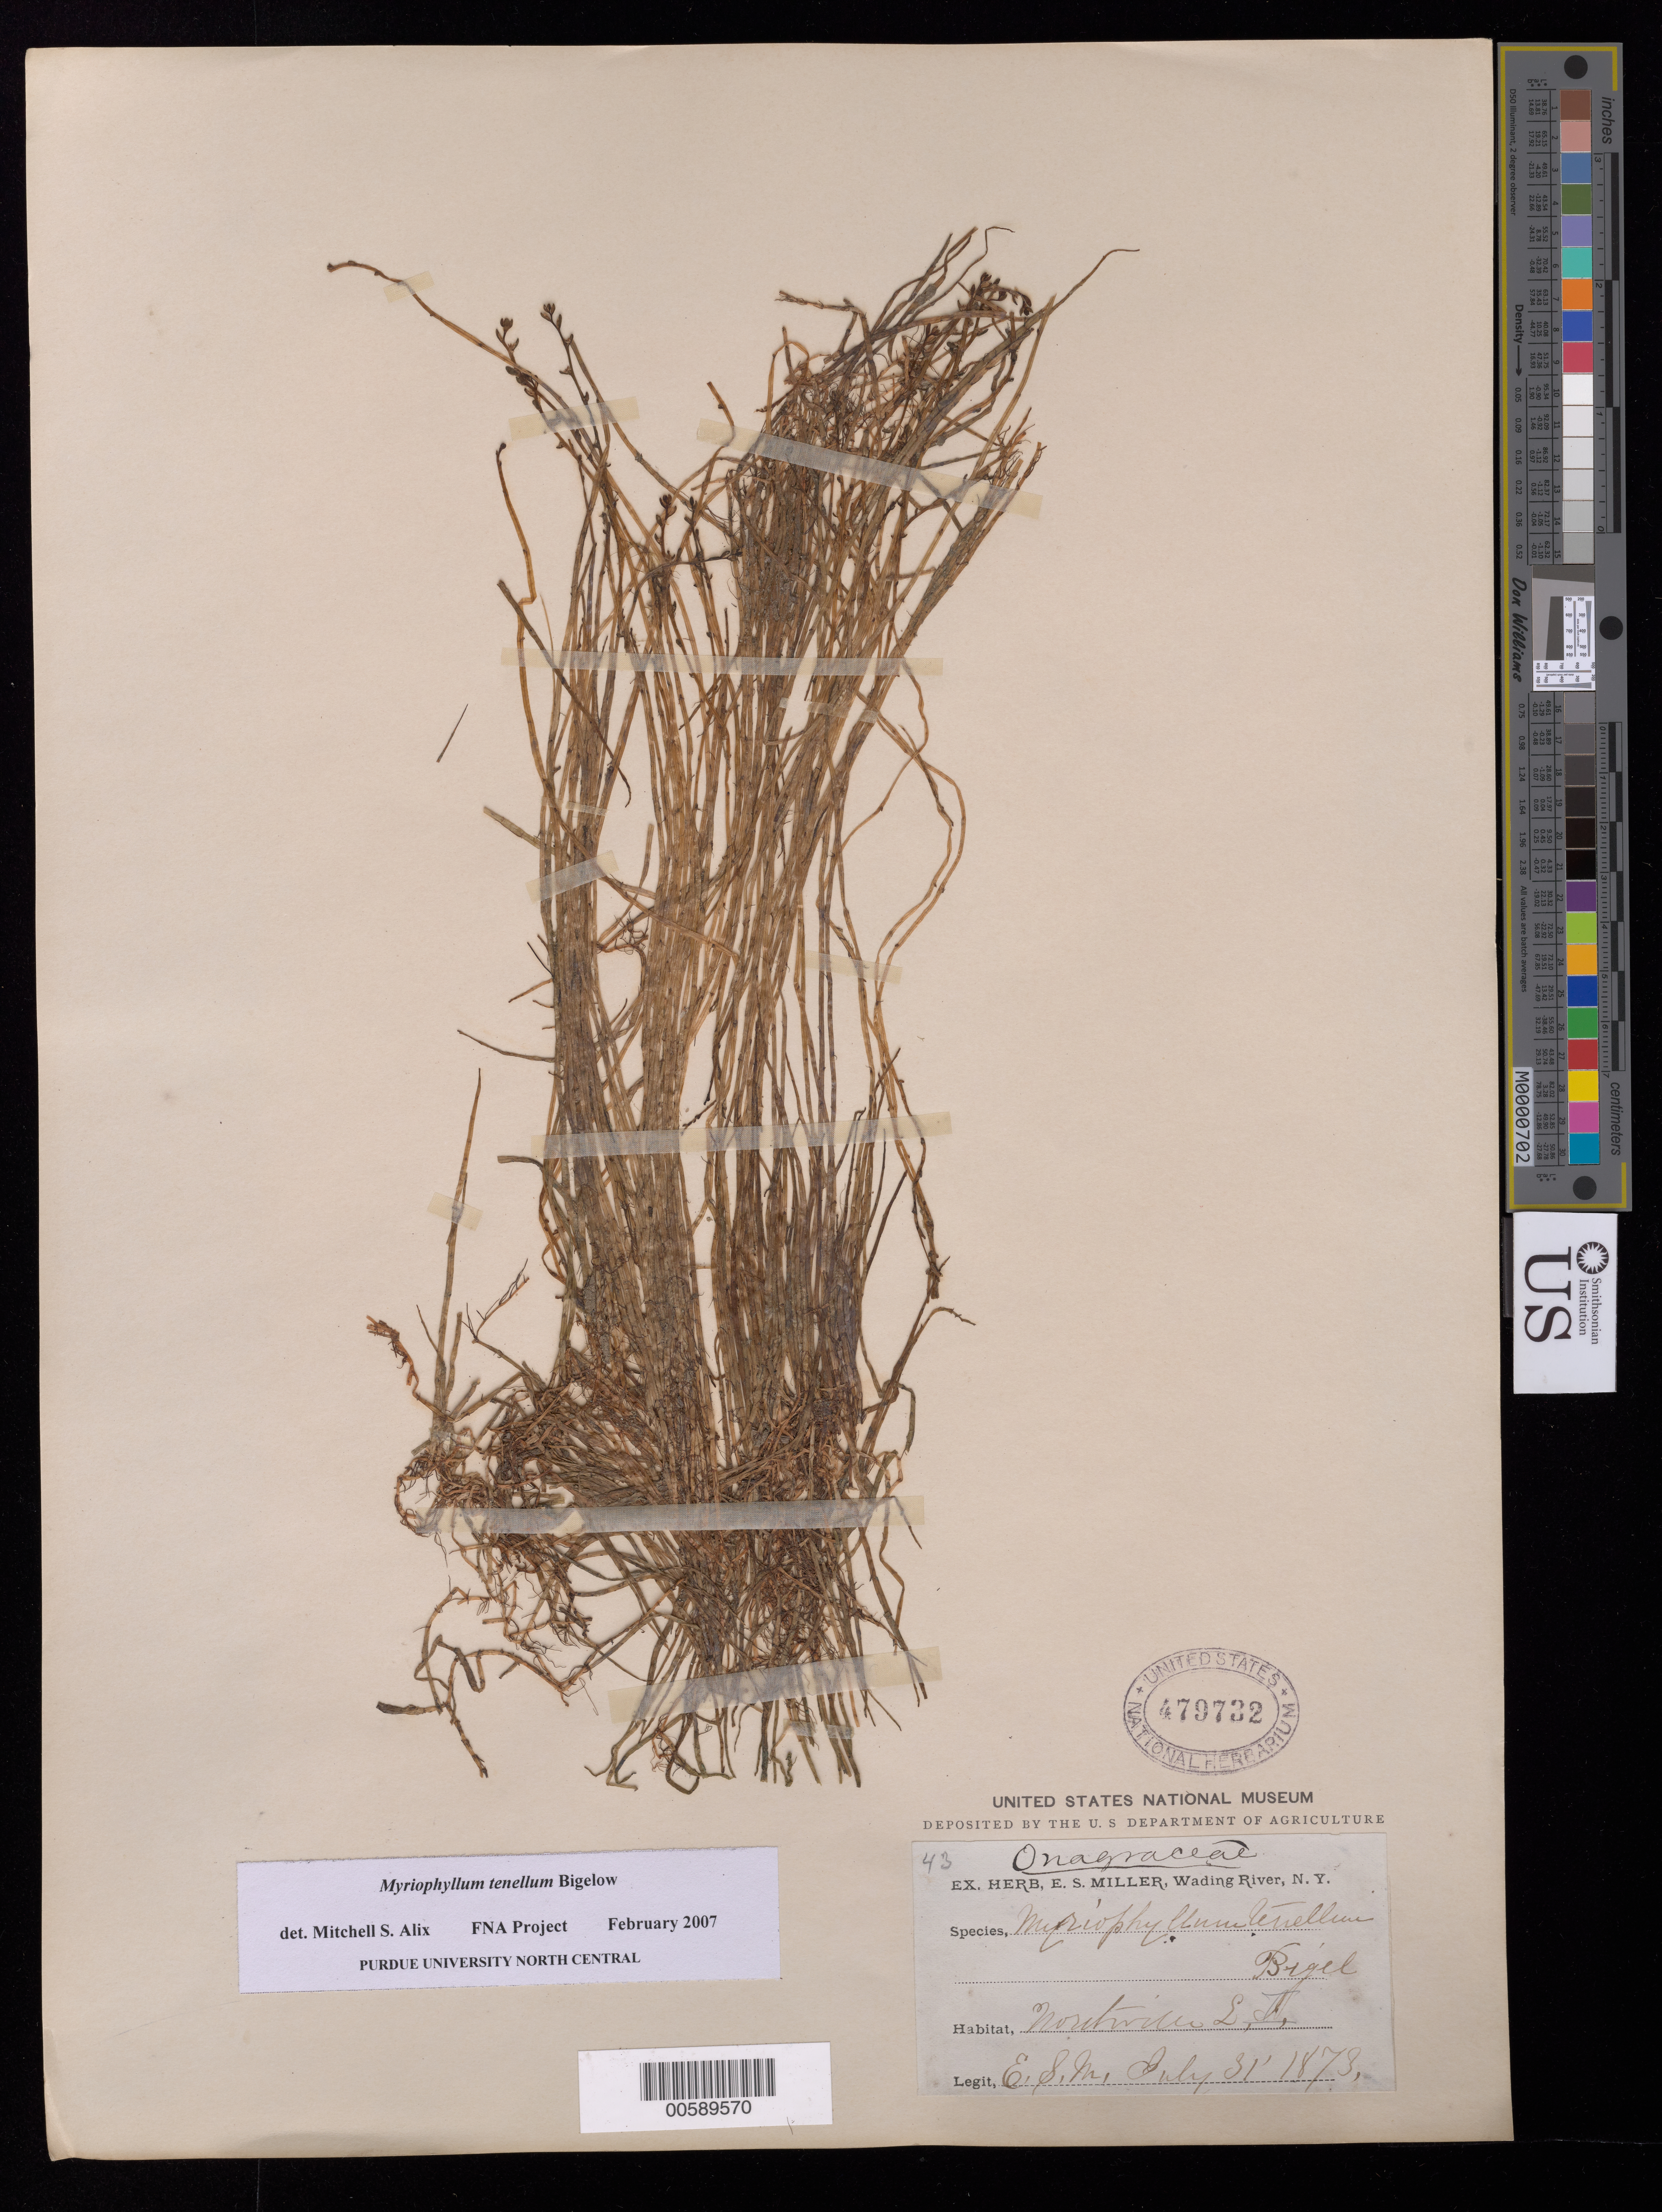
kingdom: Plantae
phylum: Tracheophyta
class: Magnoliopsida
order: Saxifragales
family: Haloragaceae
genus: Myriophyllum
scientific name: Myriophyllum tenellum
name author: Bigelow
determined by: Alix, M. S.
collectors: E. S. Miller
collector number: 43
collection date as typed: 31 Jul 1873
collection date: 1873-07-31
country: United States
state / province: New York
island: Long Island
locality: Nordmiller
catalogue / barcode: US 479732